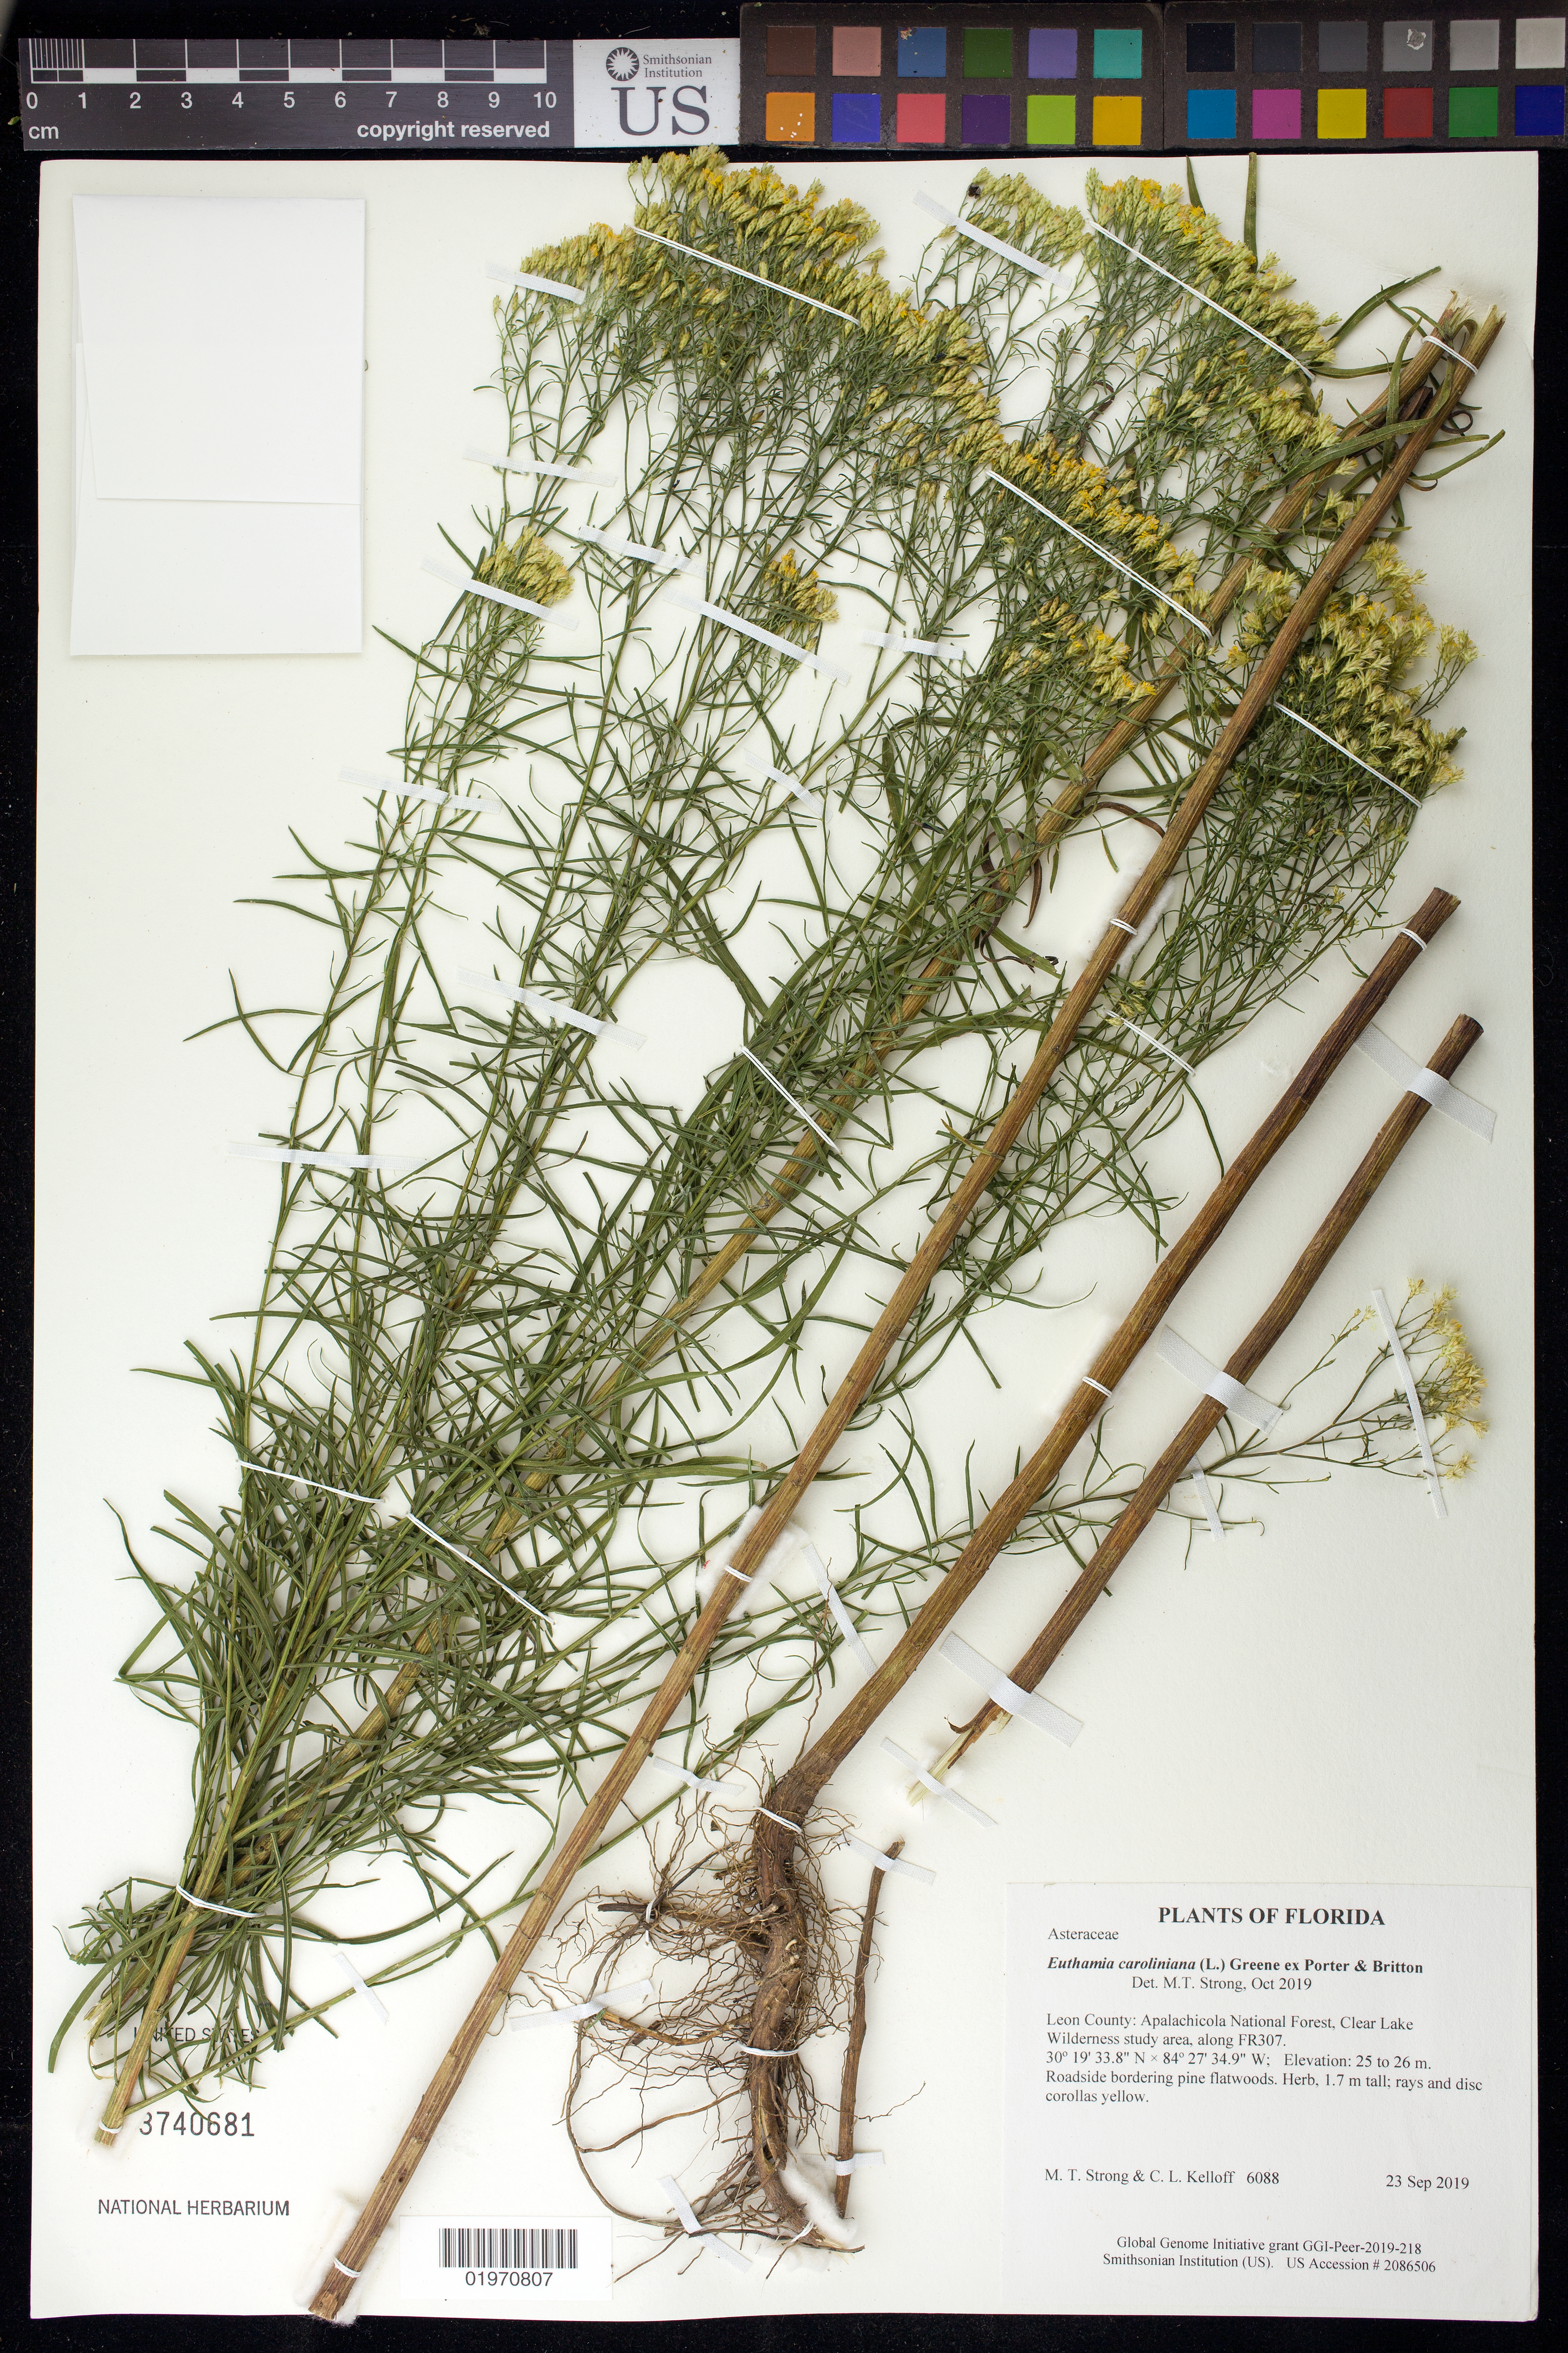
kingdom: Plantae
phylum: Tracheophyta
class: Magnoliopsida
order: Asterales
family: Asteraceae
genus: Euthamia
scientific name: Euthamia caroliniana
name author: (L.) Greene ex Porter & Britton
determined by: Strong, Mark T., (BOT), Smithsonian Institution - National Museum of Natural History (UNITED STATES)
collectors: M. T. Strong & C. L. Kelloff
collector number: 6088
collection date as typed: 23 Sep 2019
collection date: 2019-09-23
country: United States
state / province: Florida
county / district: Leon County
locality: Apalachicola National Forest, Clear Lake Wilderness study area, along FR307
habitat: Roadside bordering pine flatwoods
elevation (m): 25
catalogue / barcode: US 3740681